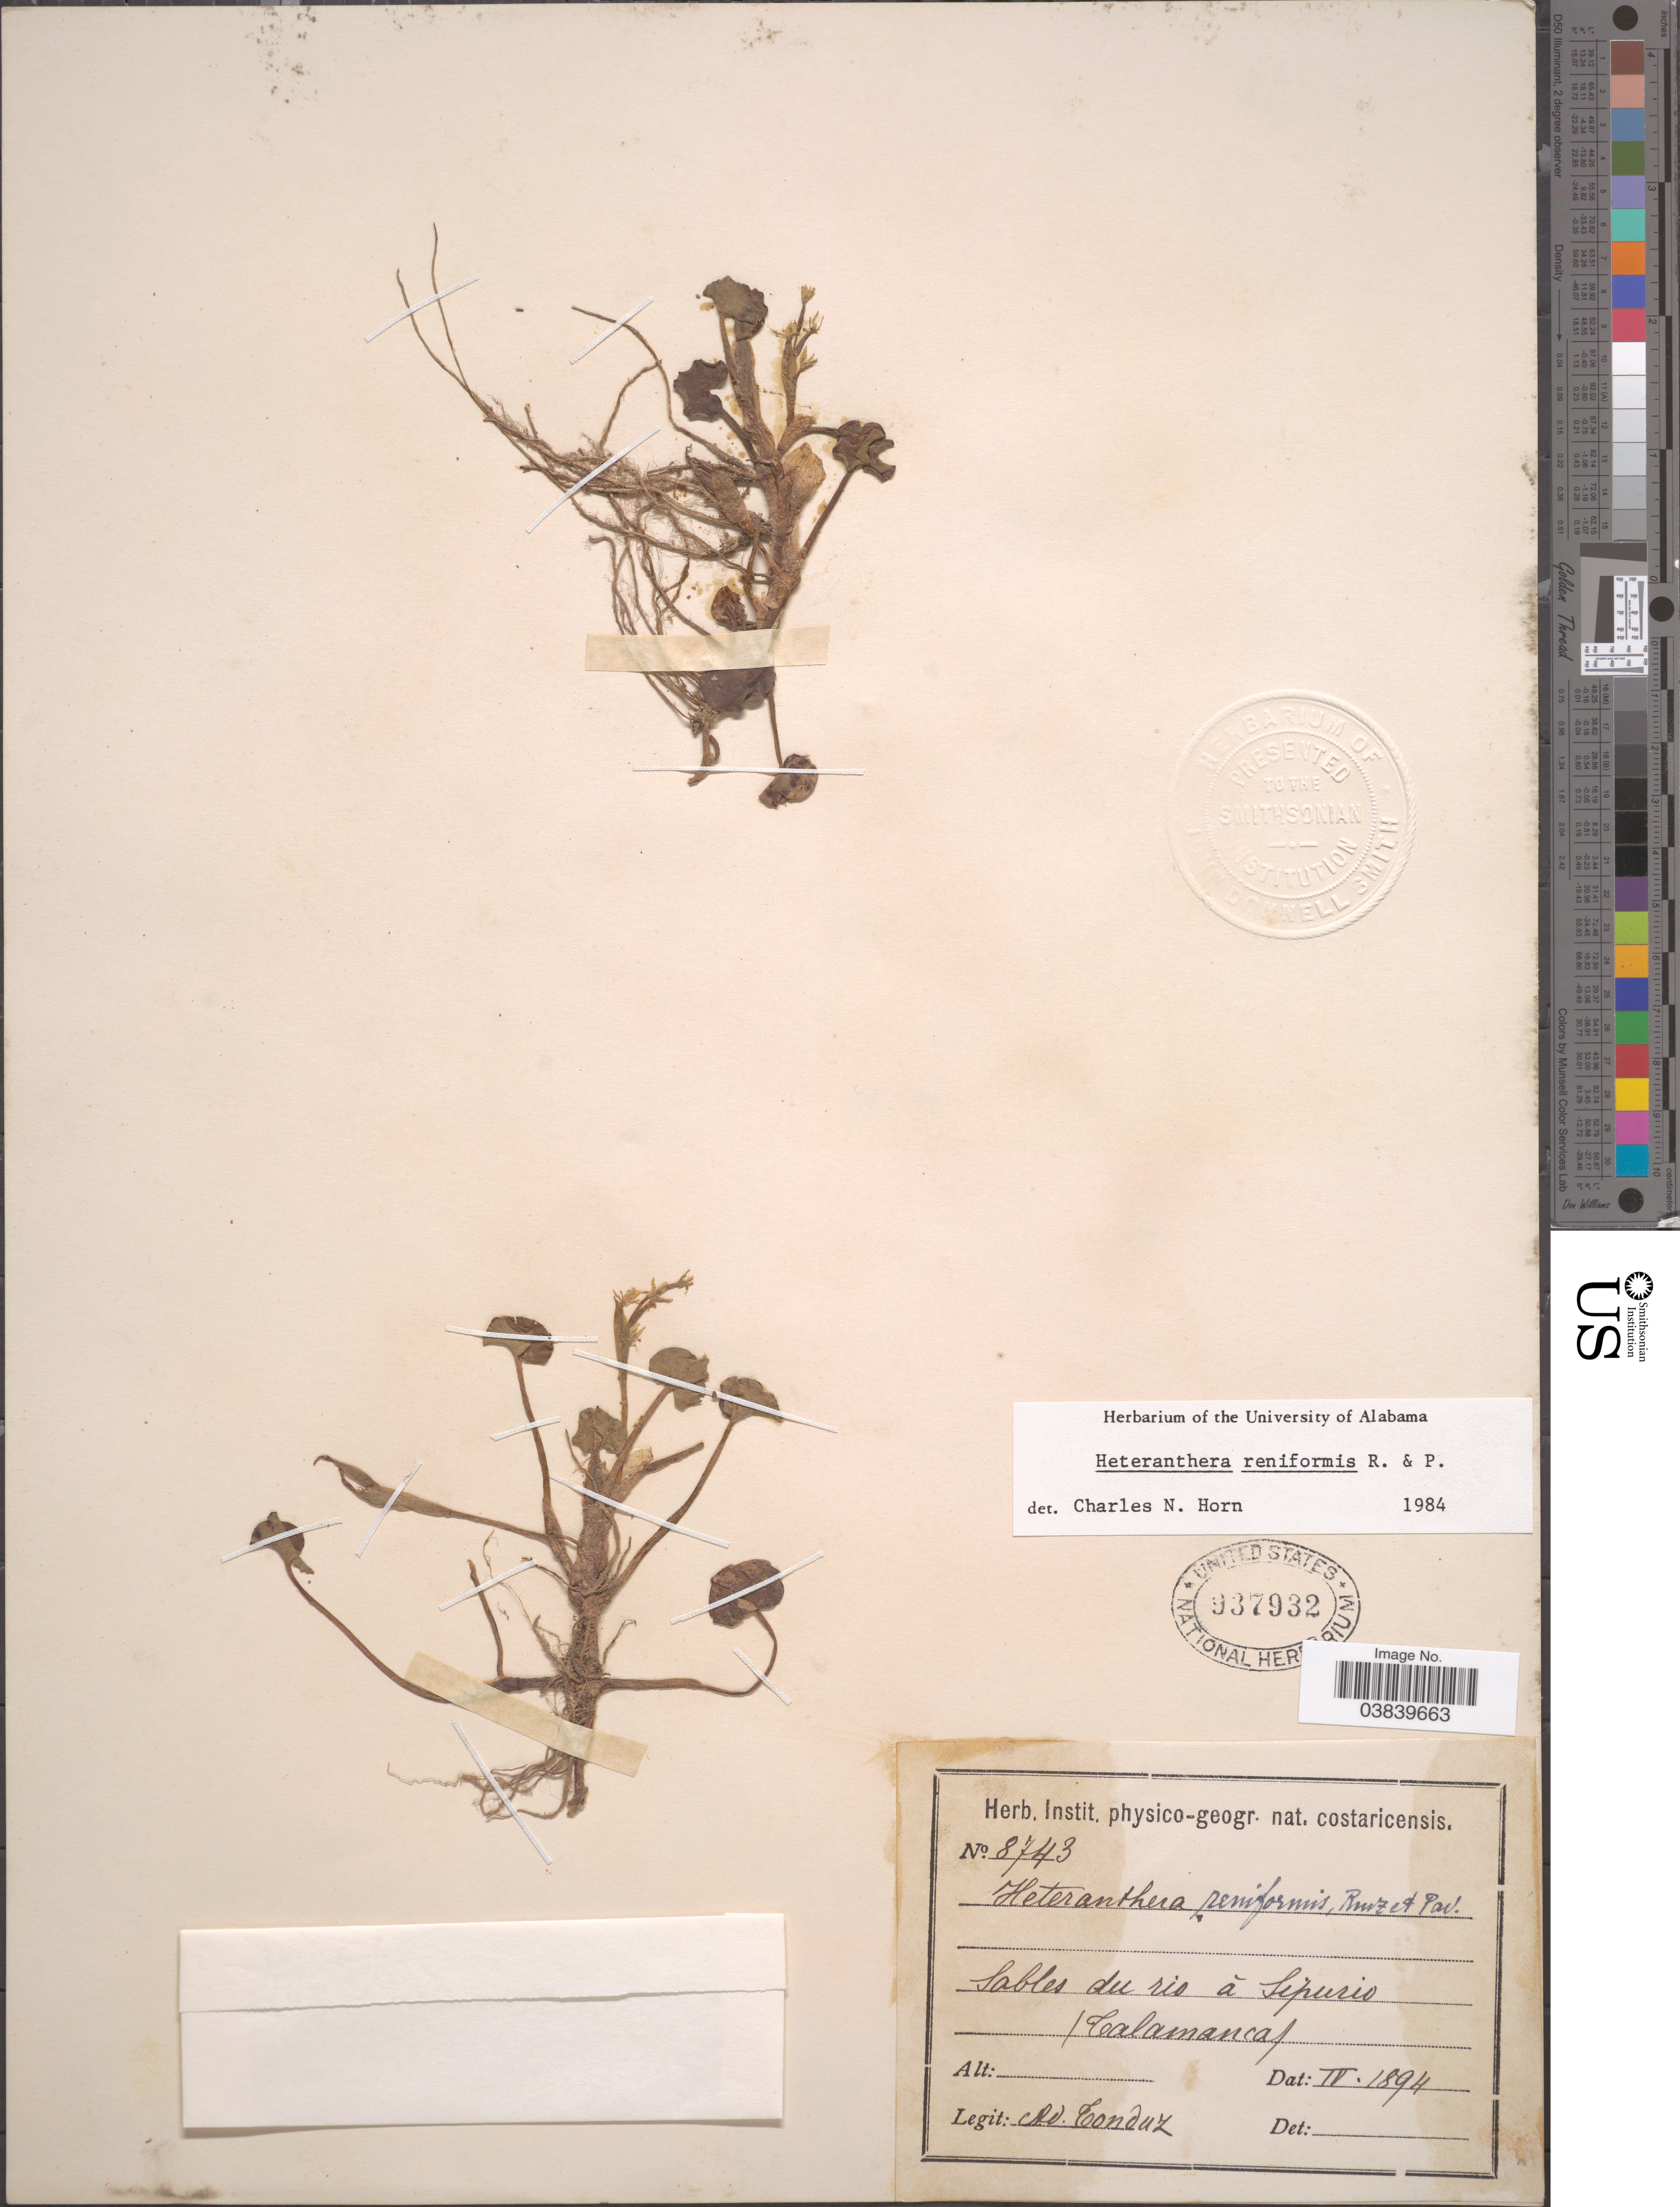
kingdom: Plantae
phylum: Tracheophyta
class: Liliopsida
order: Commelinales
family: Pontederiaceae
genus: Heteranthera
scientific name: Heteranthera reniformis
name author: Ruiz & Pav.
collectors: A. Tonduz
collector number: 8743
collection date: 1894-04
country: Costa Rica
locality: Sables du rio ā Sipurio. |Talamanca|.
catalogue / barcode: US 937932